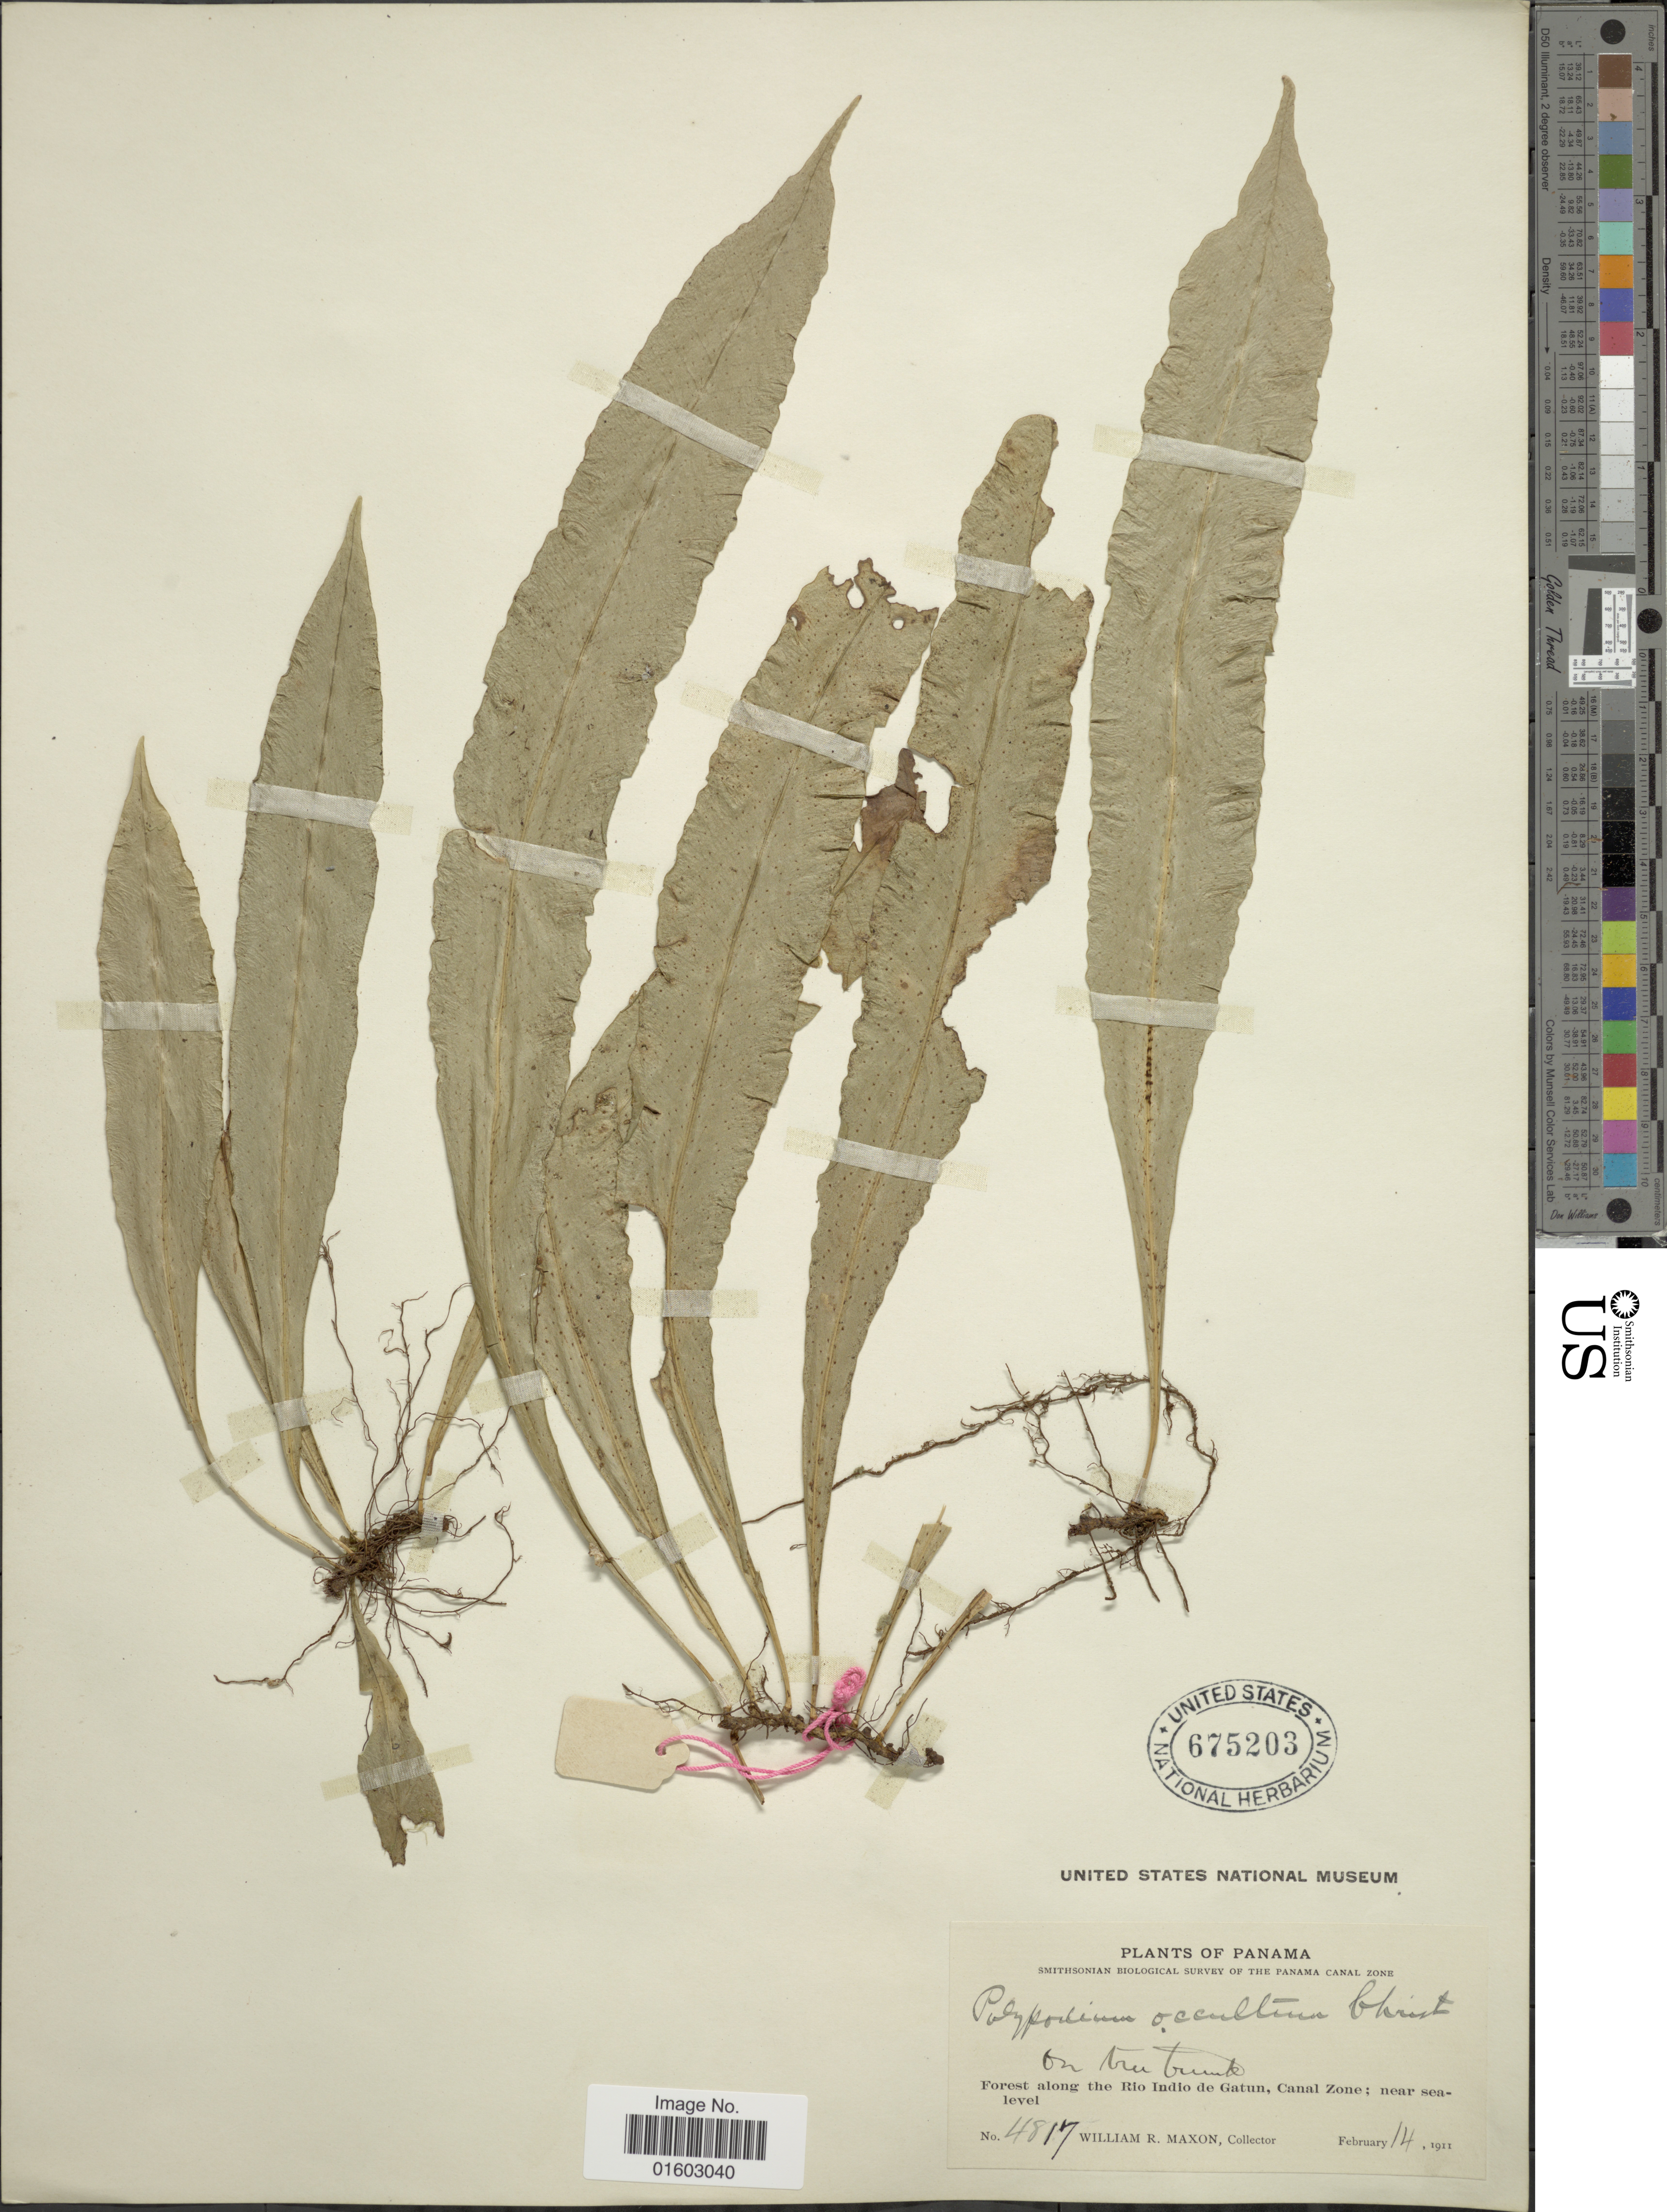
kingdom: Plantae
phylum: Tracheophyta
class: Polypodiopsida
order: Polypodiales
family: Polypodiaceae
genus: Campyloneurum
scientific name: Campyloneurum occultum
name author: (Christ) M. Mey. ex Lellinger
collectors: W. R. Maxon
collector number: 4817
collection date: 1911-02-14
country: Panama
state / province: Colón / Panamá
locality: Forest along the Rio India de Gatun, Canal Zone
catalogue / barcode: US 675203